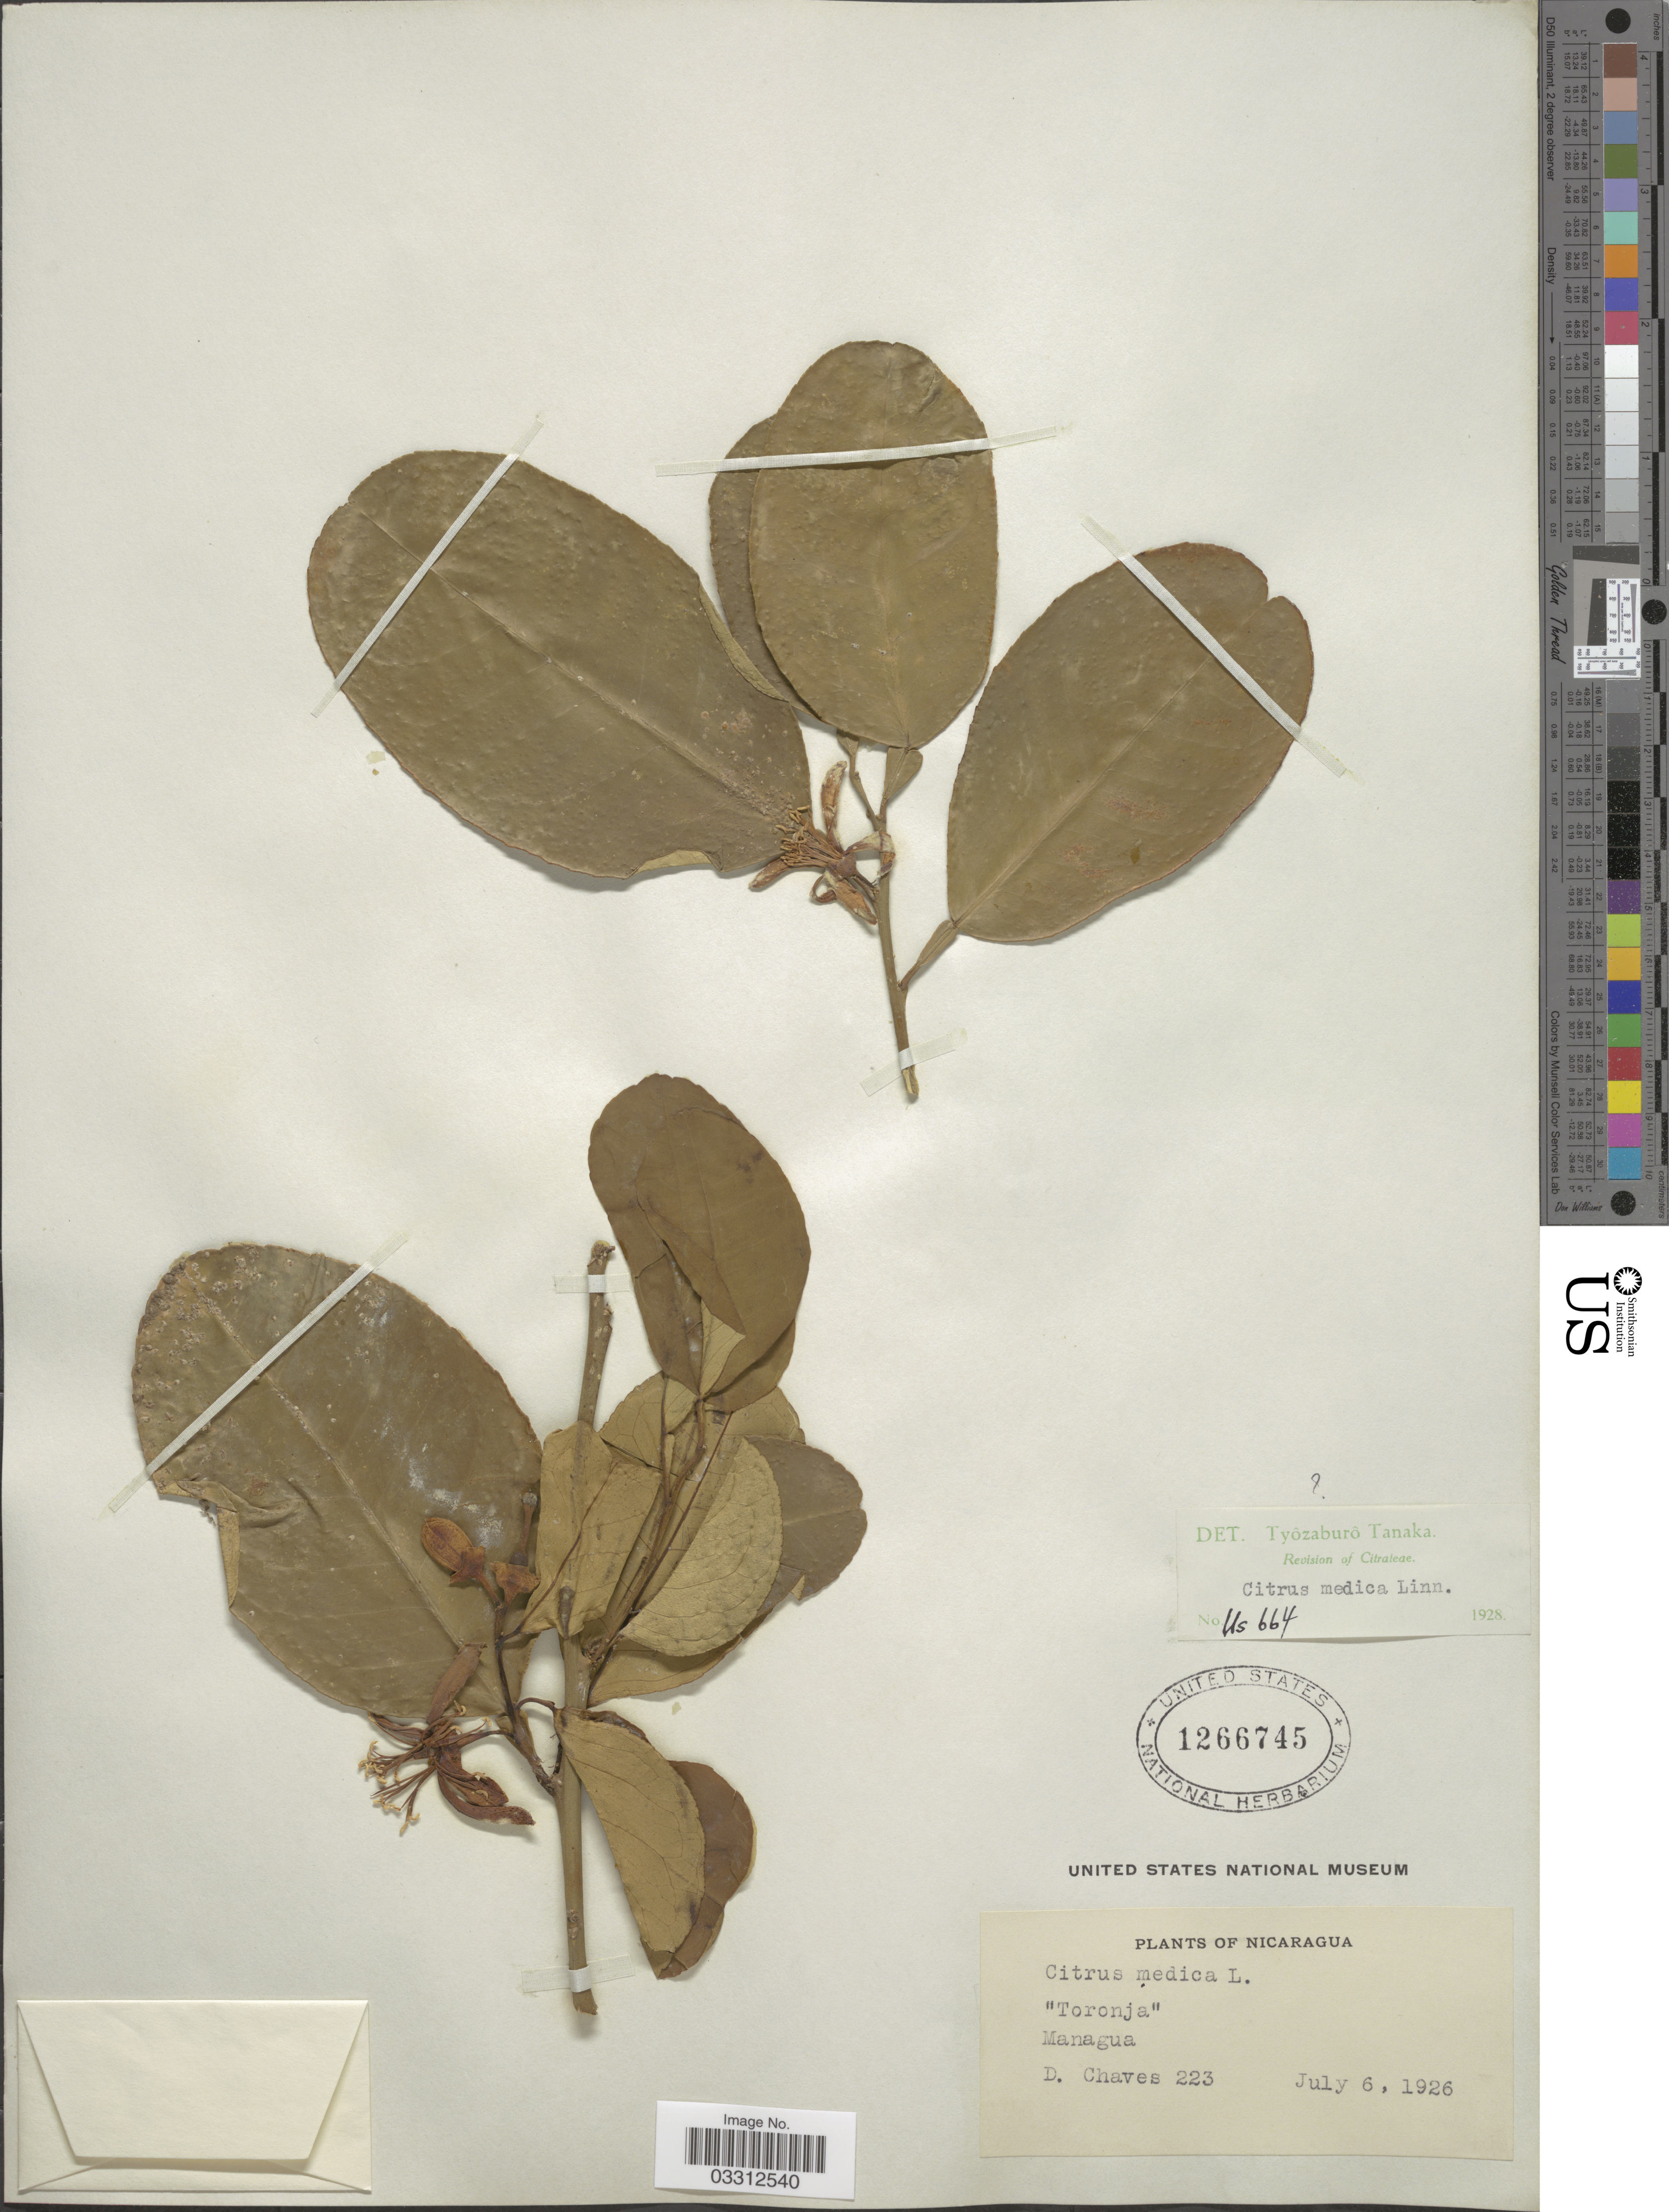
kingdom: Plantae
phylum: Tracheophyta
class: Magnoliopsida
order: Sapindales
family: Rutaceae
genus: Citrus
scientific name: Citrus medica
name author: L.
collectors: D. Chaves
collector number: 223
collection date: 1926-07-06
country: Nicaragua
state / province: Managua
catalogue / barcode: US 1266745